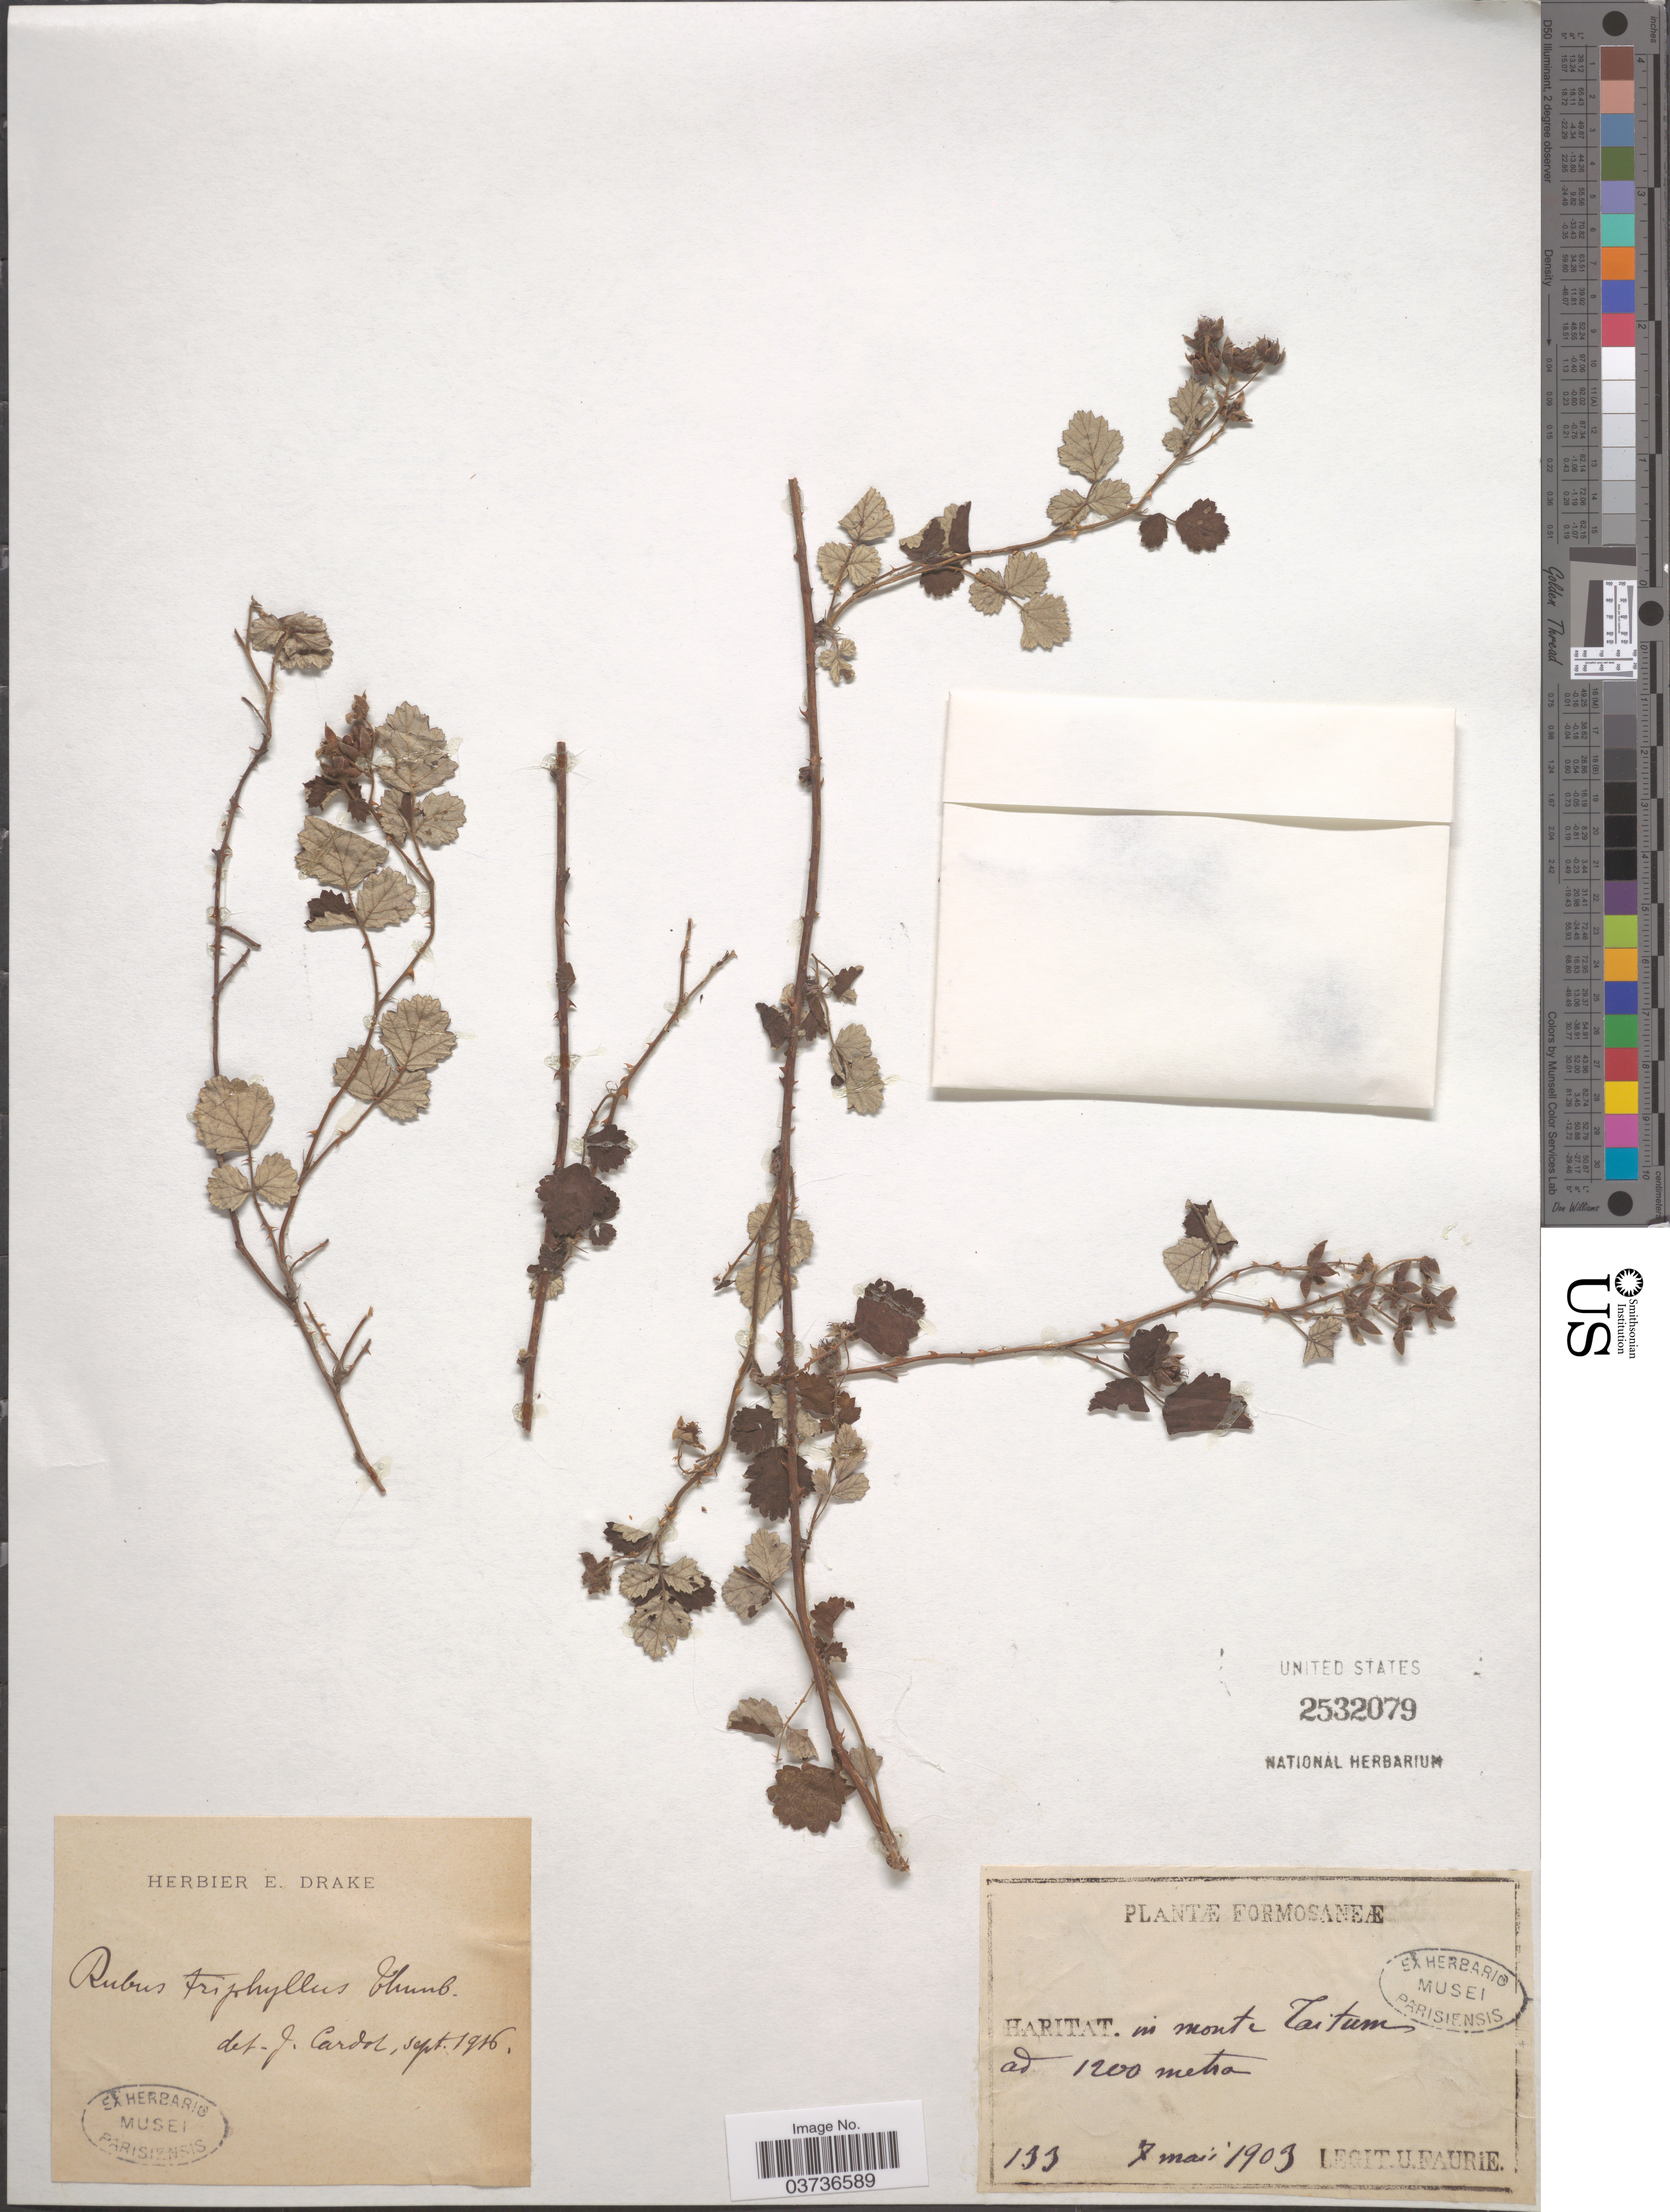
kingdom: Plantae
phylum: Tracheophyta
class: Magnoliopsida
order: Rosales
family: Rosaceae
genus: Rubus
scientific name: Rubus triphyllus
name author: Thunb.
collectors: U. Faurie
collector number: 133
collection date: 1903-05-07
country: Taiwan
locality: Formosaneæ. In monte Taitum.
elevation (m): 1200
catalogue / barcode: US 2532079